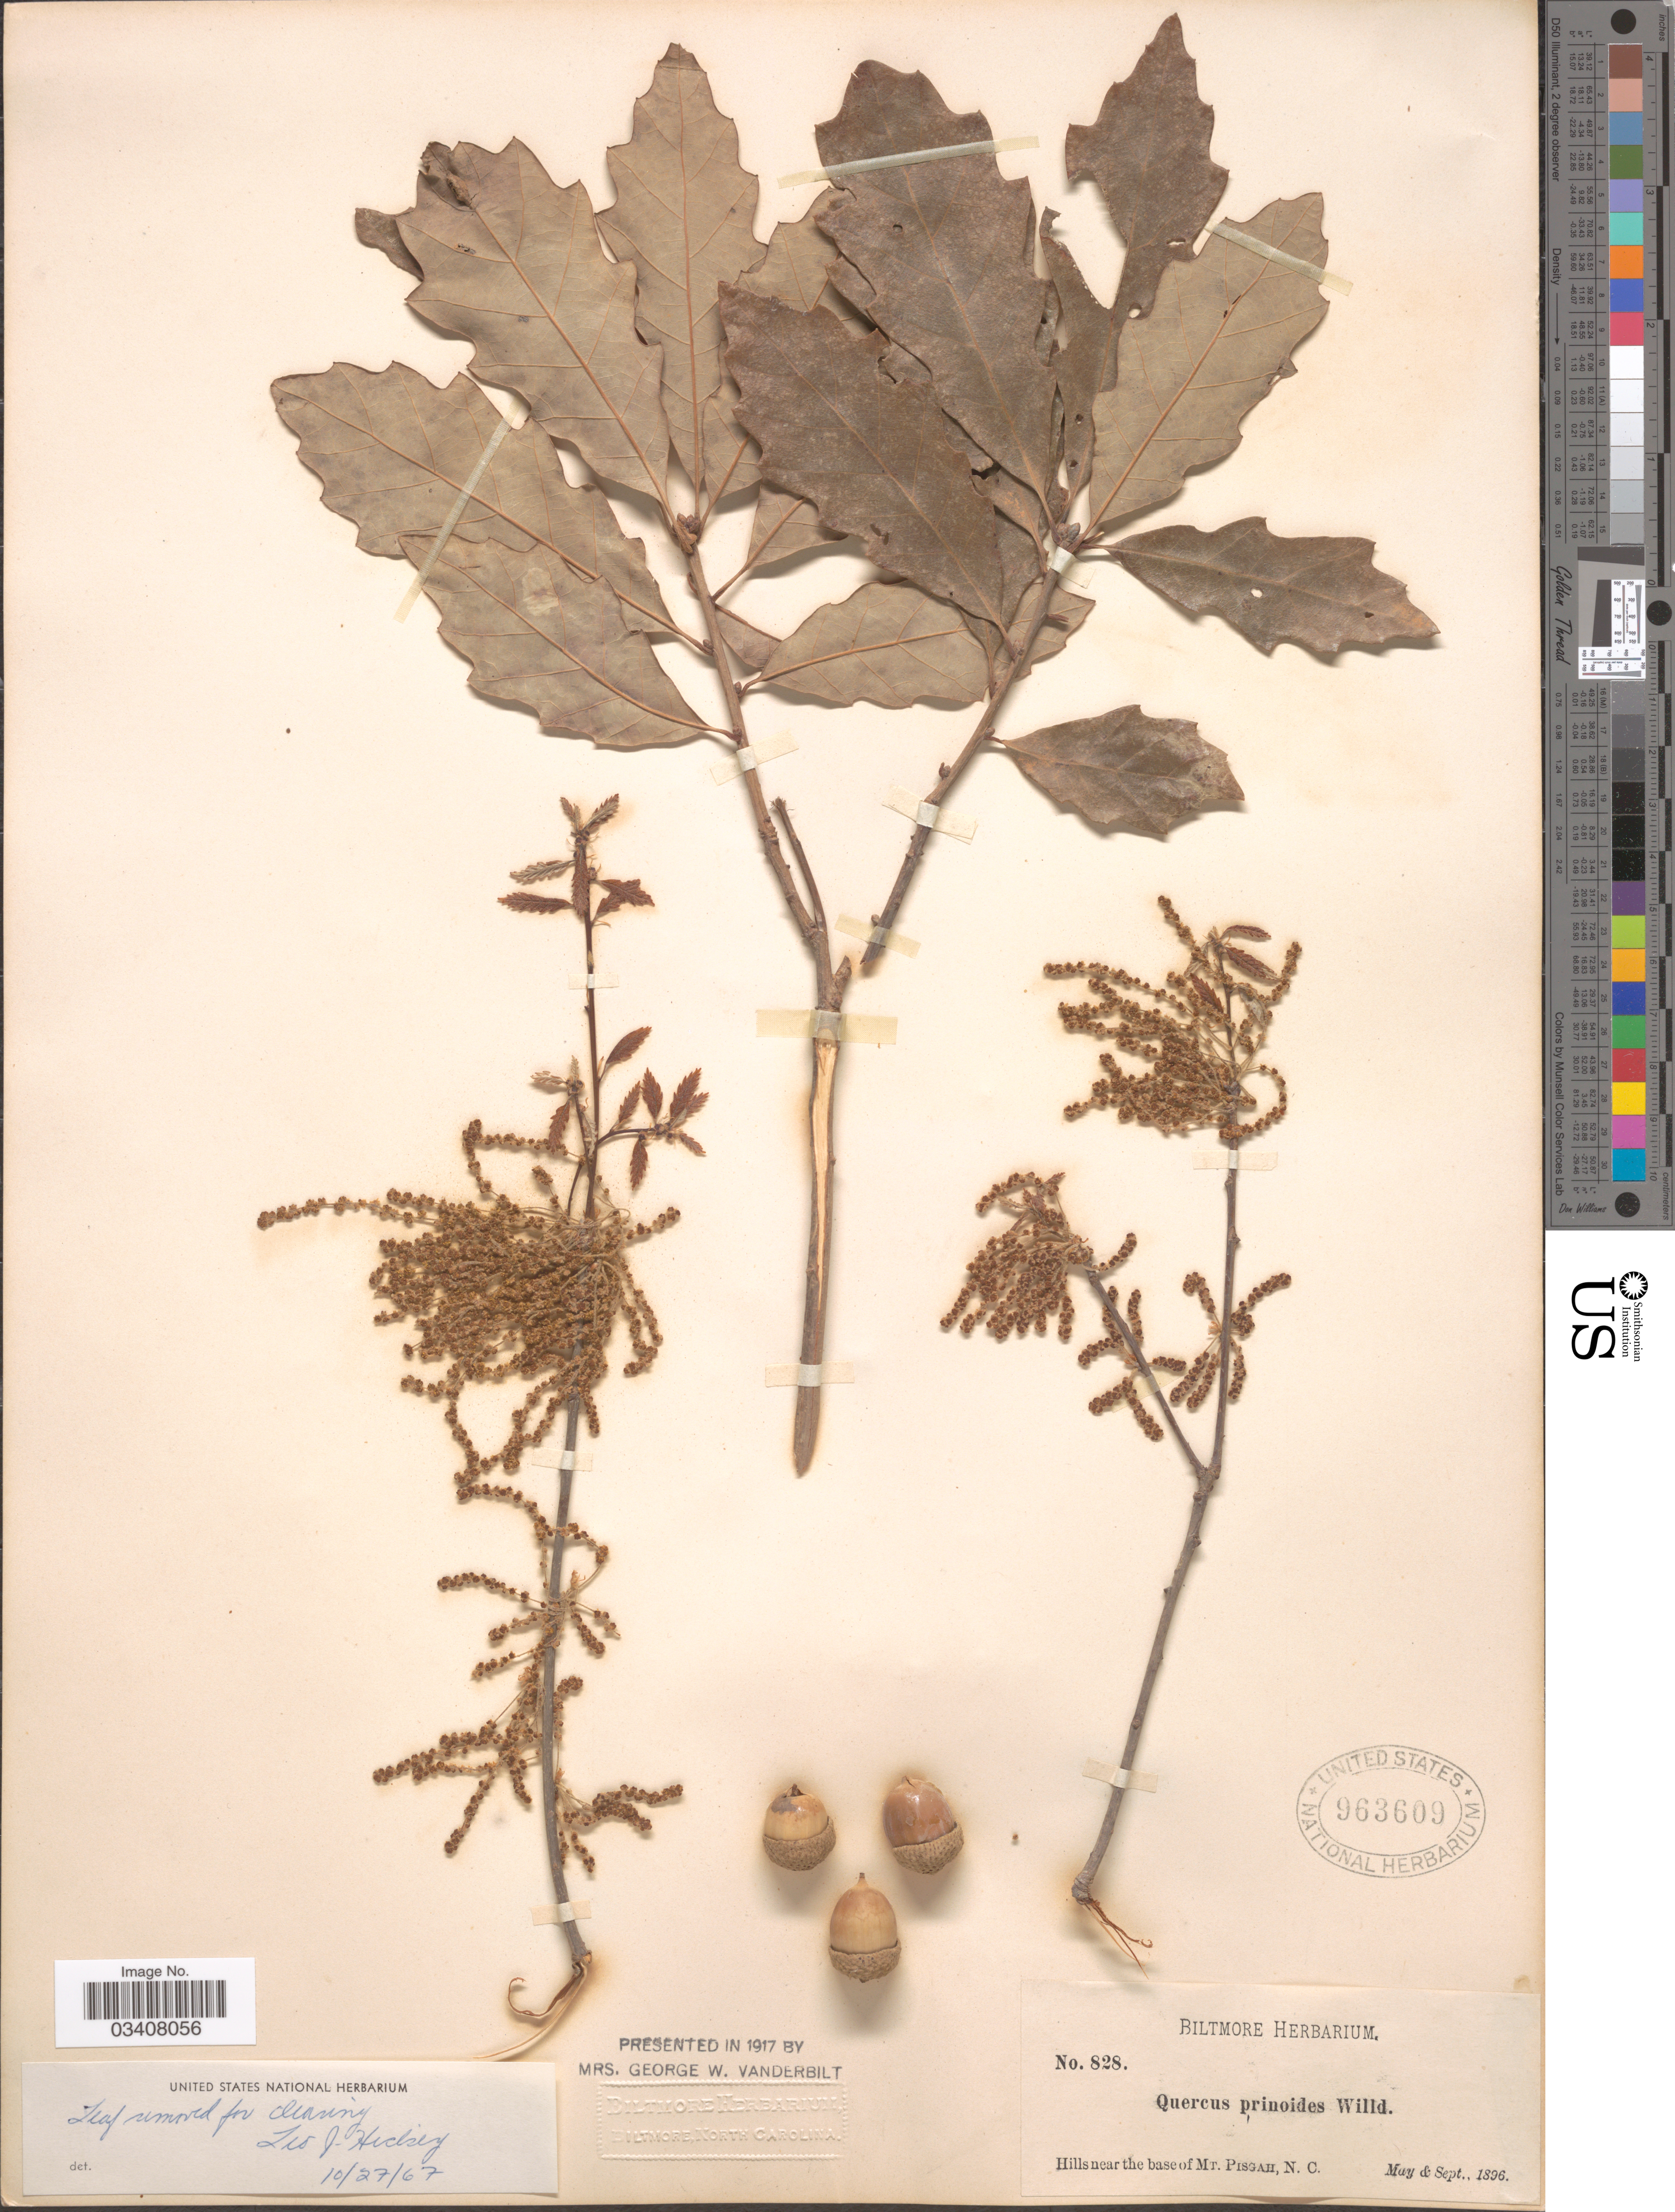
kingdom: Plantae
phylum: Tracheophyta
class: Magnoliopsida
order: Fagales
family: Fagaceae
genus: Quercus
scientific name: Quercus prinoides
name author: Willd.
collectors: ex herb. Biltmore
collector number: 828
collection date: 1896-05/1896-09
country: United States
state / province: North Carolina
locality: Hills near the base of Mt. Pisgah.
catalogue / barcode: US 963609